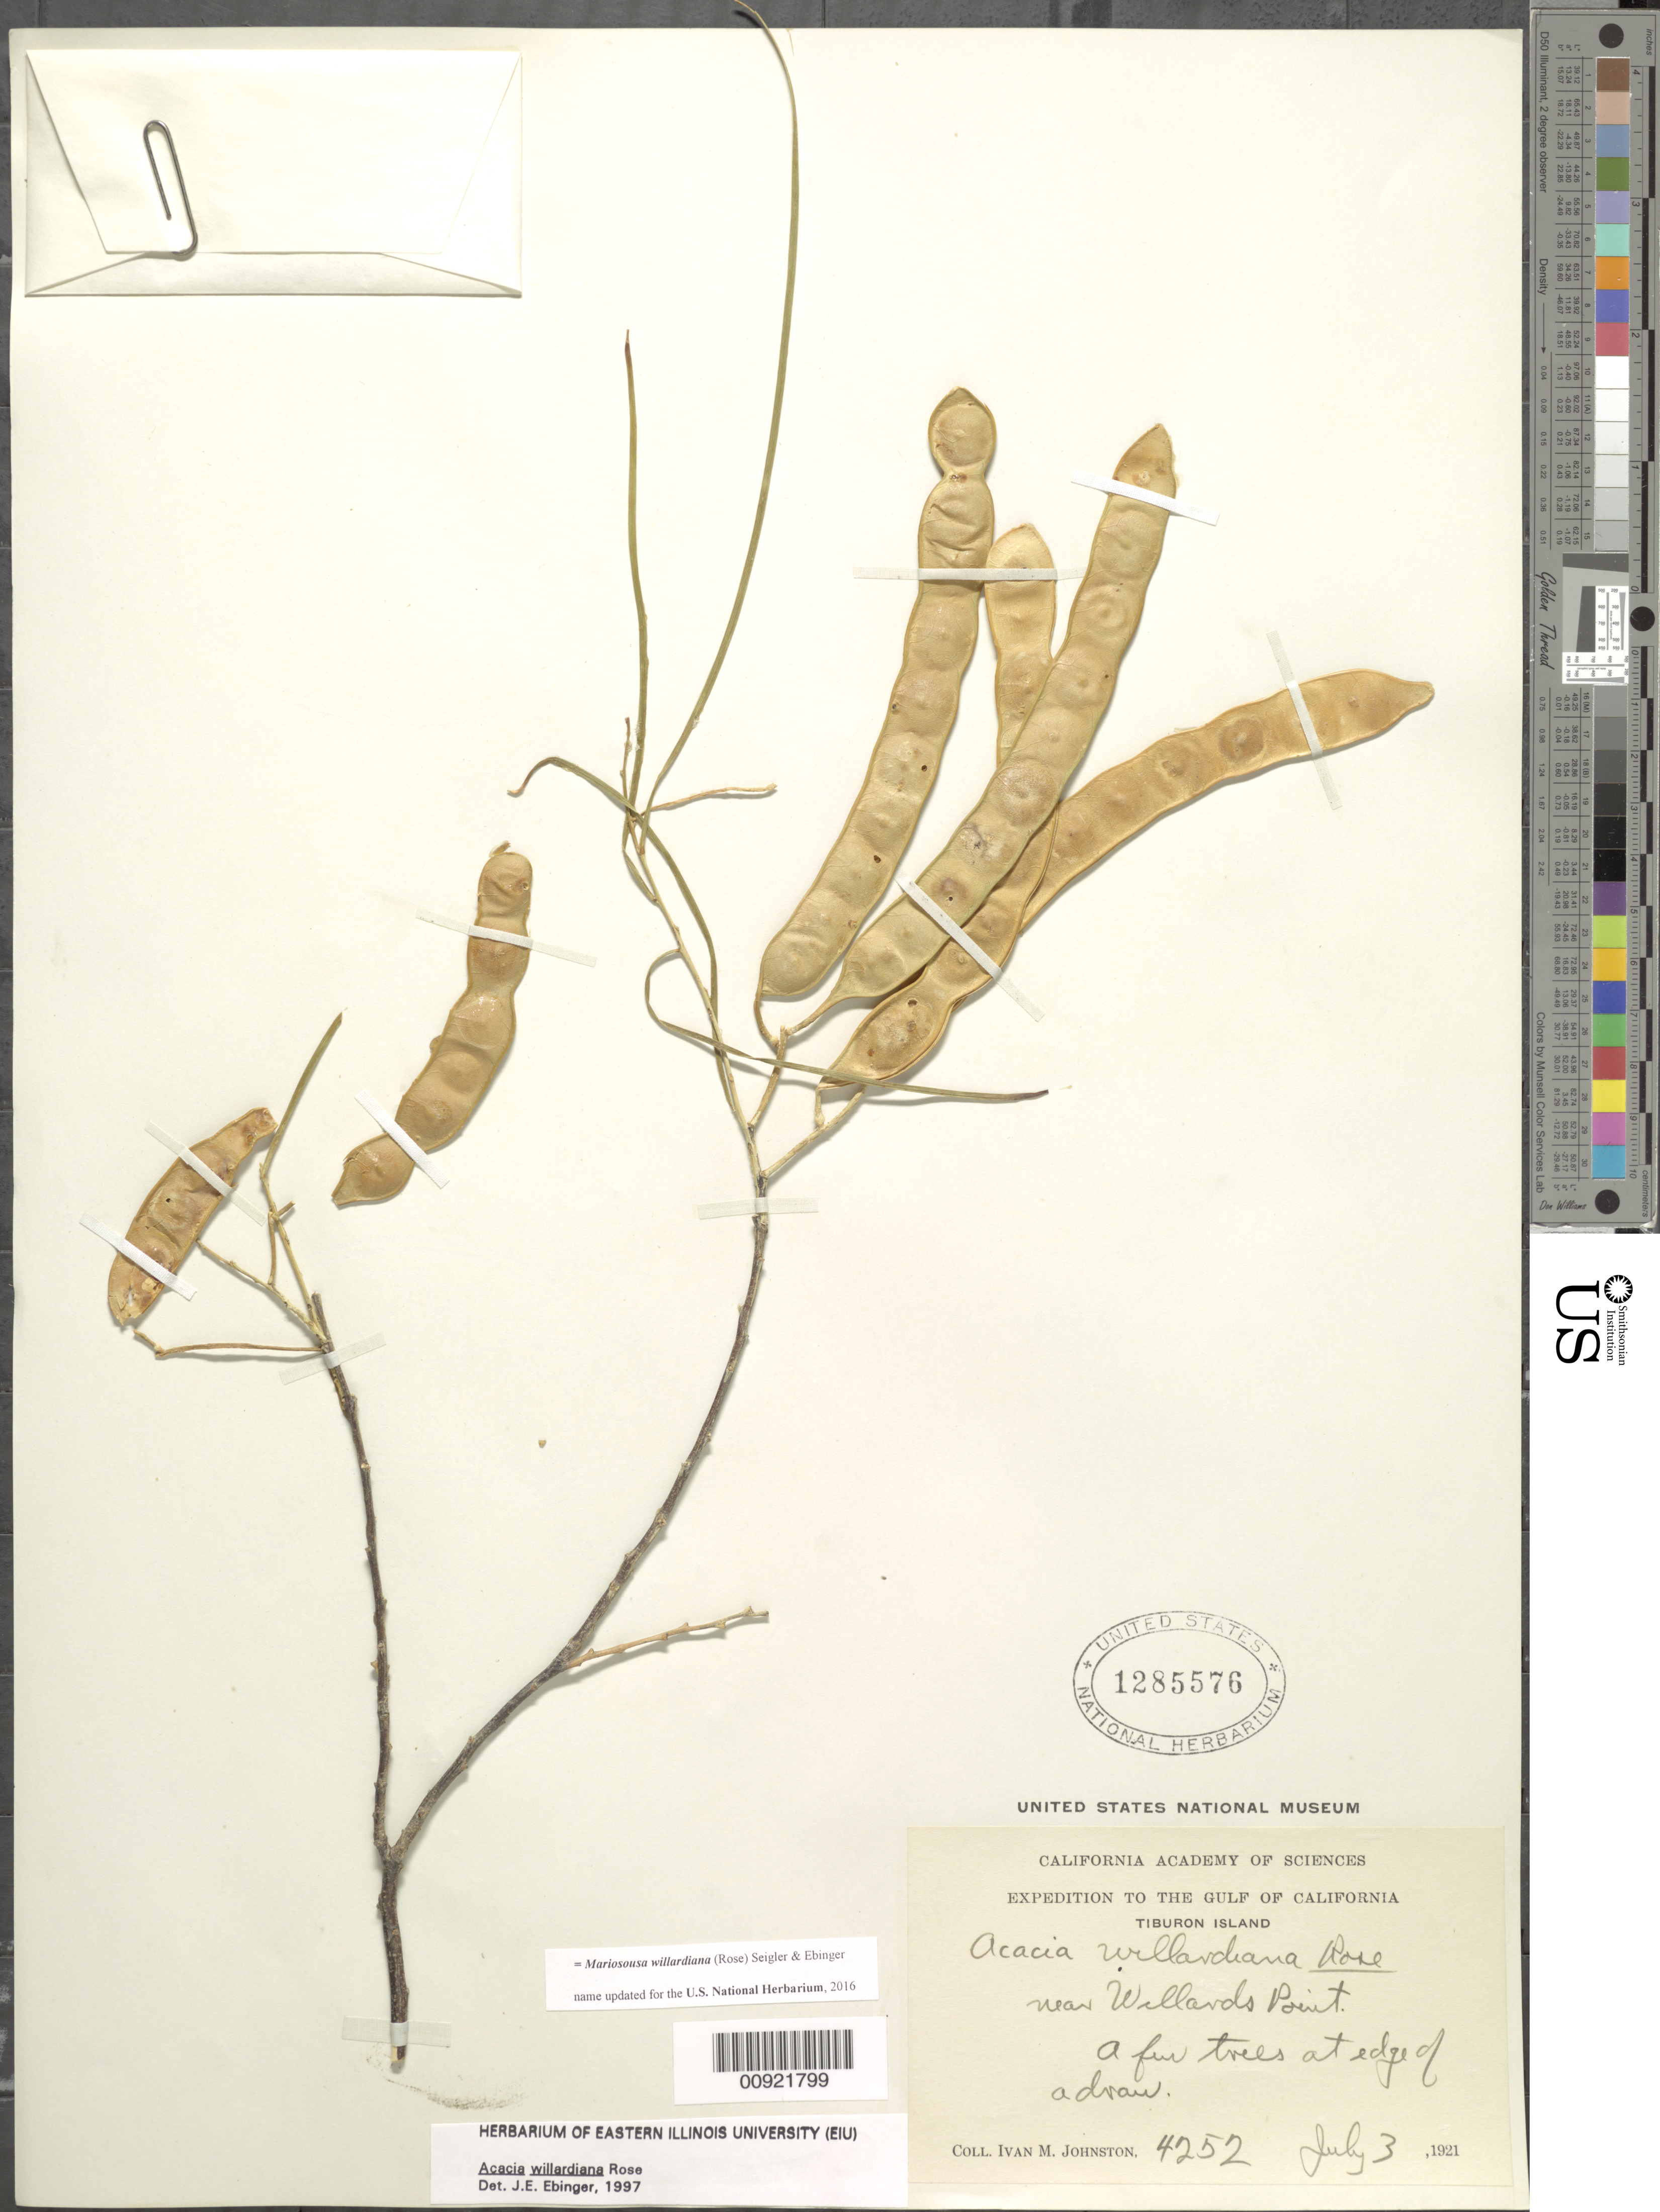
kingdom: Plantae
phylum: Tracheophyta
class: Magnoliopsida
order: Fabales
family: Fabaceae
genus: Mariosousa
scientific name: Mariosousa willardiana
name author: (Rose) Seigler & Ebinger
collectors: I.M. Johnston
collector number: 4252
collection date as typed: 03 Jul 1921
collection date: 1921-07-03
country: Mexico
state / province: Sonora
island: Tiburon I.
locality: Tiburon Island. Near Willards Point.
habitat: At edge of a draw.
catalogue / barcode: US 1285576